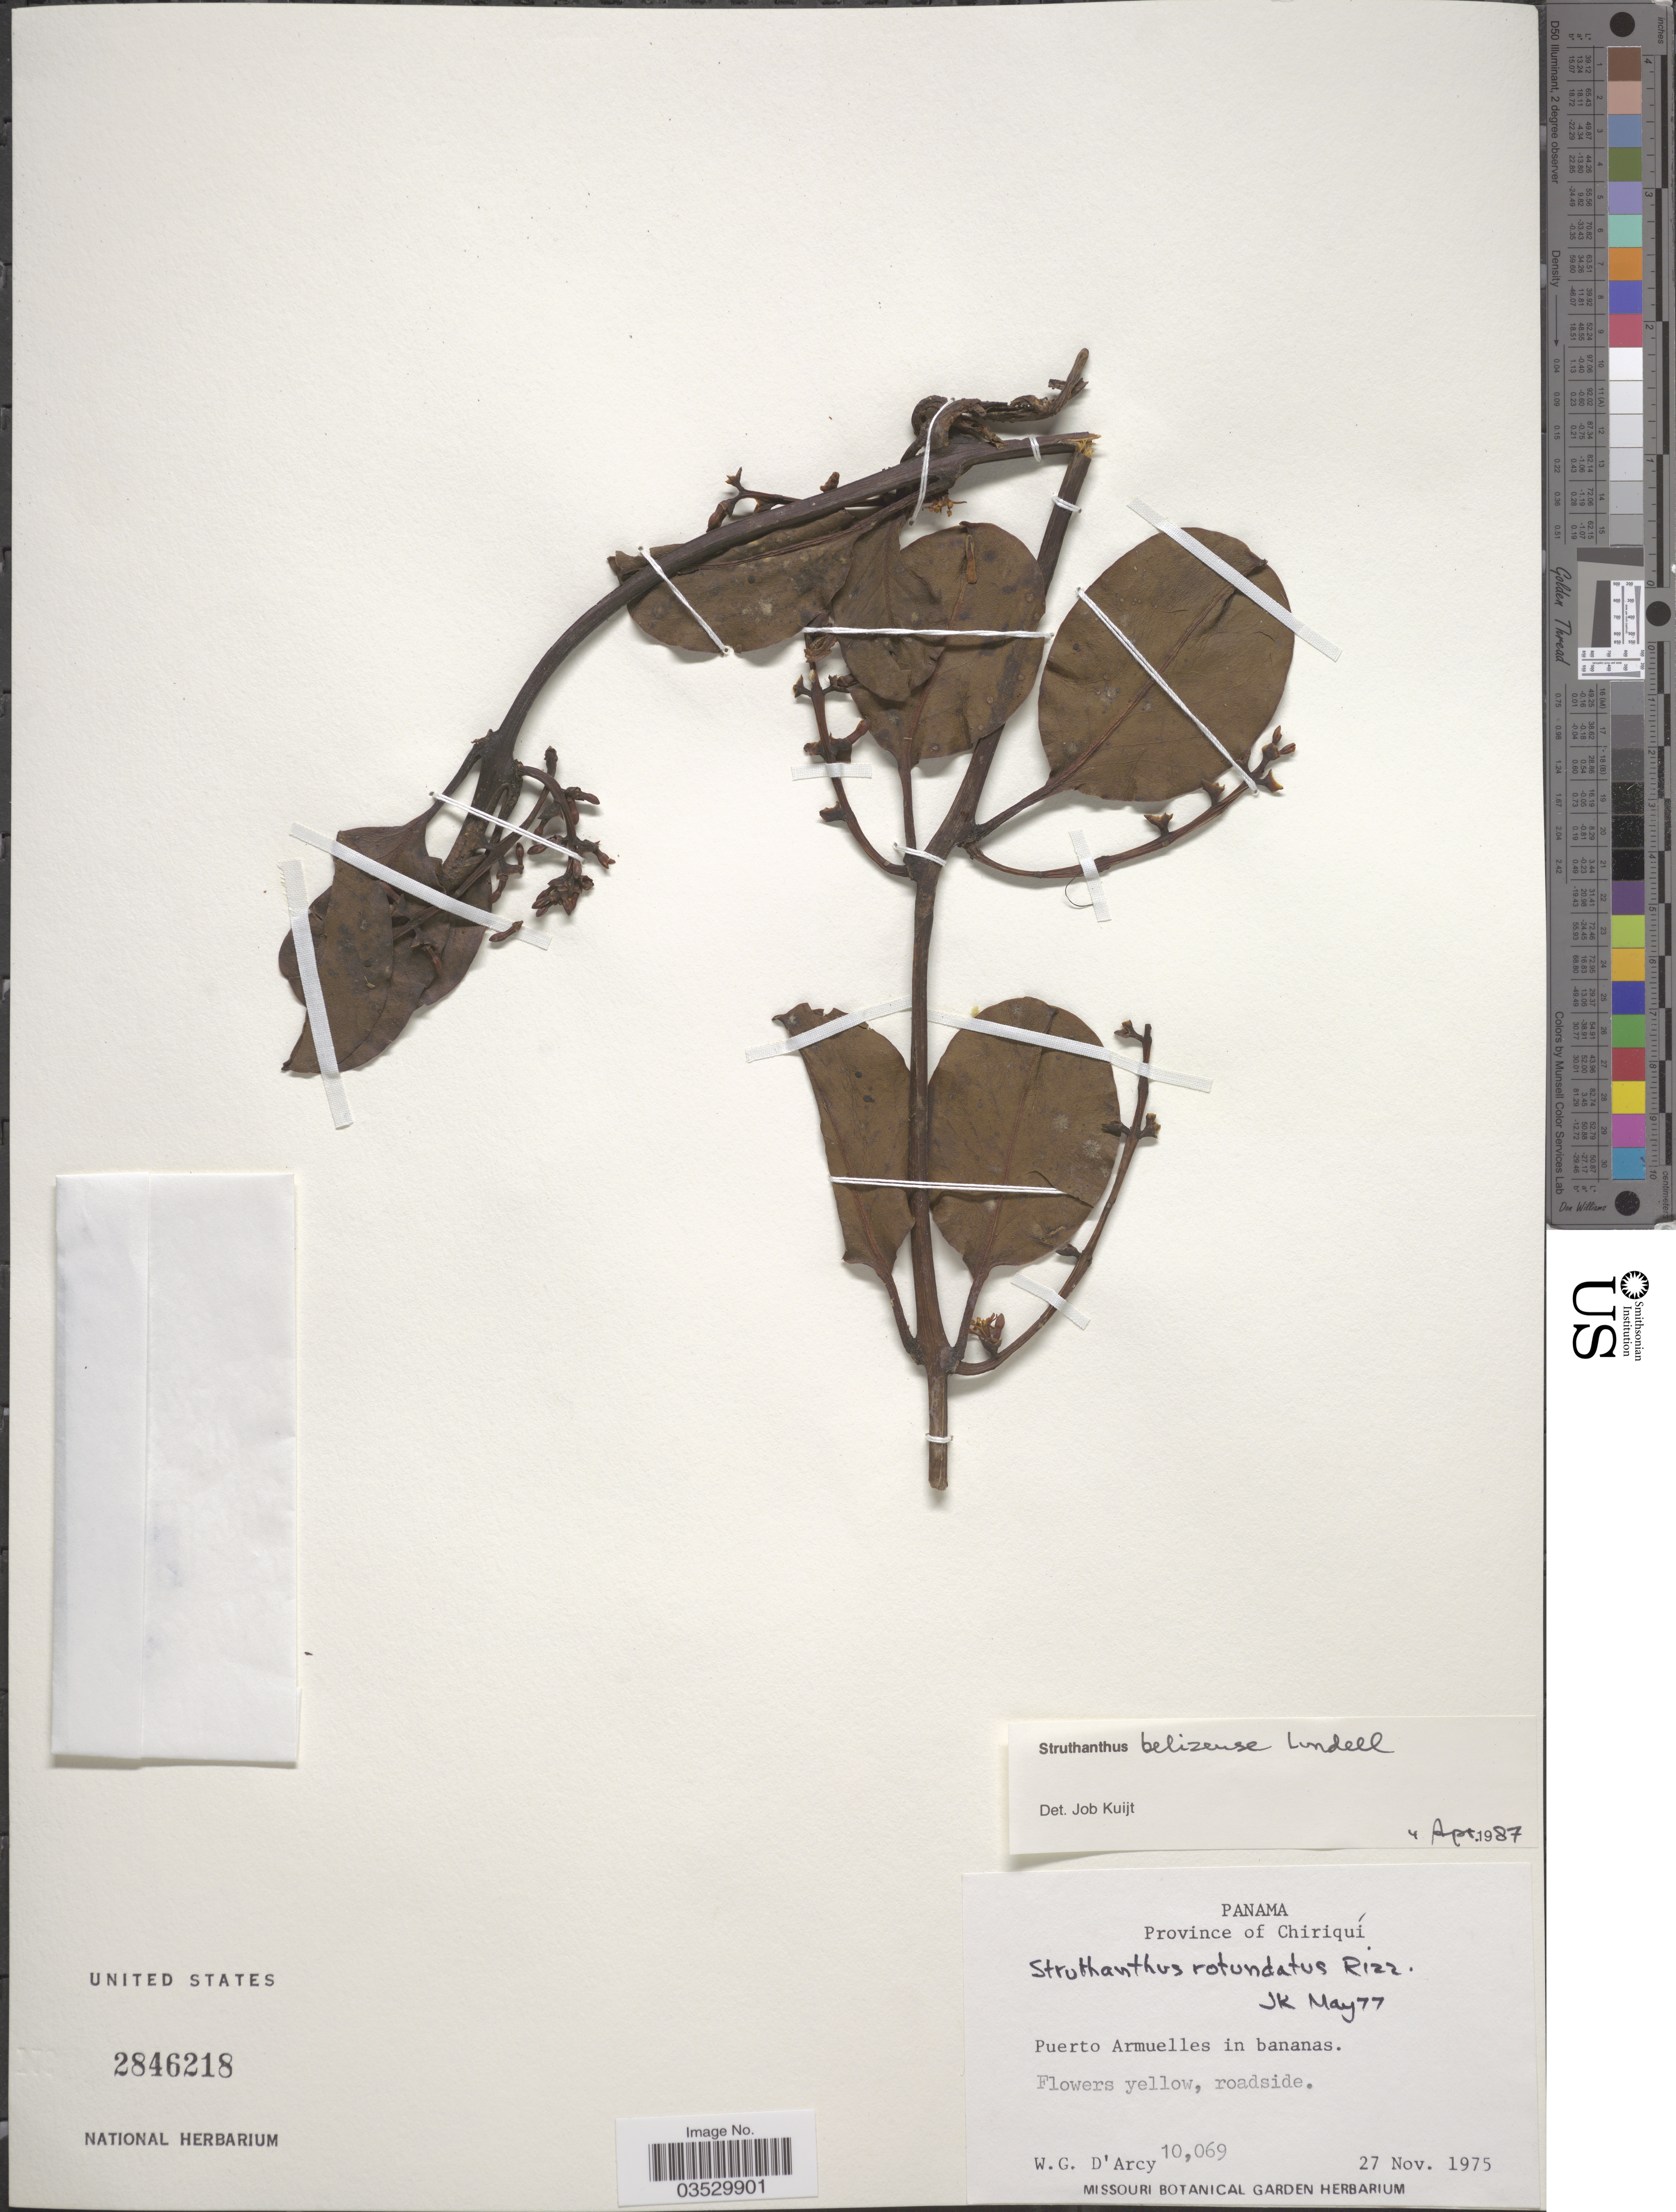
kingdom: Plantae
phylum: Tracheophyta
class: Magnoliopsida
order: Santalales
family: Loranthaceae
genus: Struthanthus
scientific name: Struthanthus belizensis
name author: Lundell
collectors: W. G. D'Arcy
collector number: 10069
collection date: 1975-11-27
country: Panama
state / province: Chiriqui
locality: Puerto Armuelles in bananas.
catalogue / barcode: US 2846218